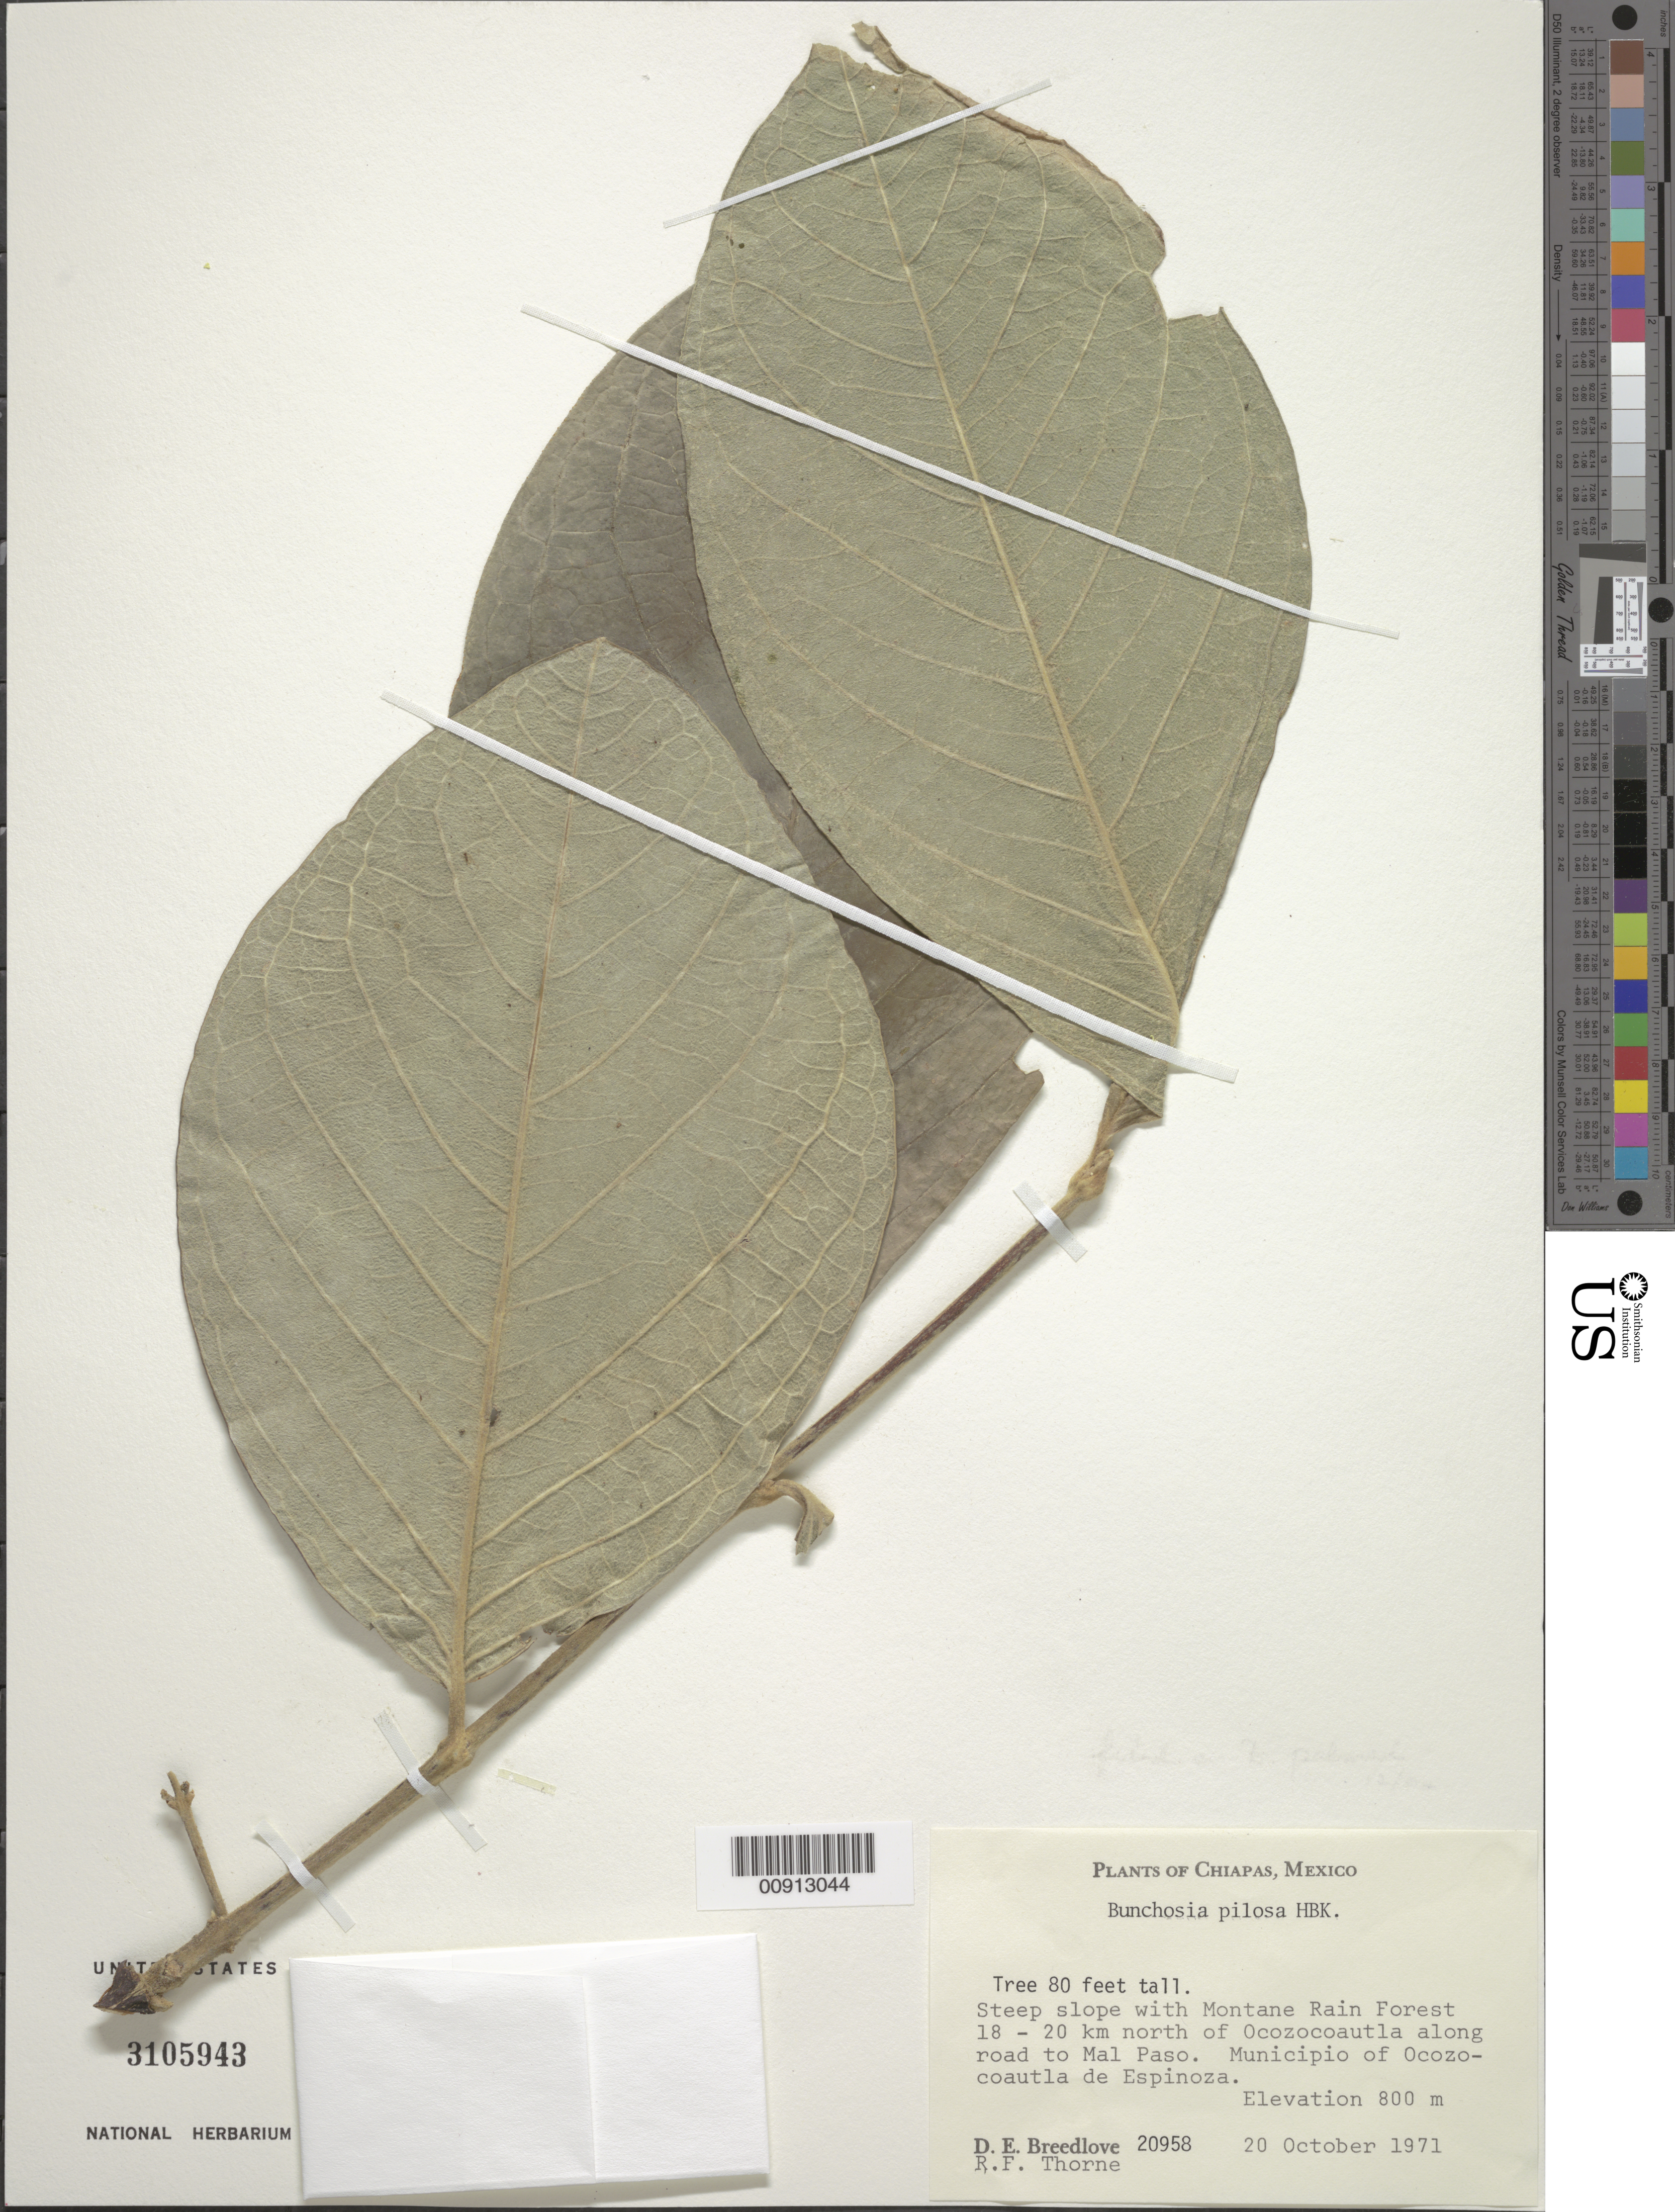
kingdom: Plantae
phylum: Tracheophyta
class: Magnoliopsida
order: Malpighiales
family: Malpighiaceae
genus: Bunchosia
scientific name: Bunchosia pilosa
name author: Kunth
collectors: D. E. Breedlove & R. F. Thorne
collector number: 20958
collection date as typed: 20 Oct 1971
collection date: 1971-10-20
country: Mexico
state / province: Chiapas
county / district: Ocozocoautla de Espinosa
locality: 18 - 20 km. north of Ocozocoautla along road to Mal Paso. Municipio of Ocozocoautla de Espinoza, Chiapas.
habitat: Steep slope with Montane Rain Forest.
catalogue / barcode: US 3105943